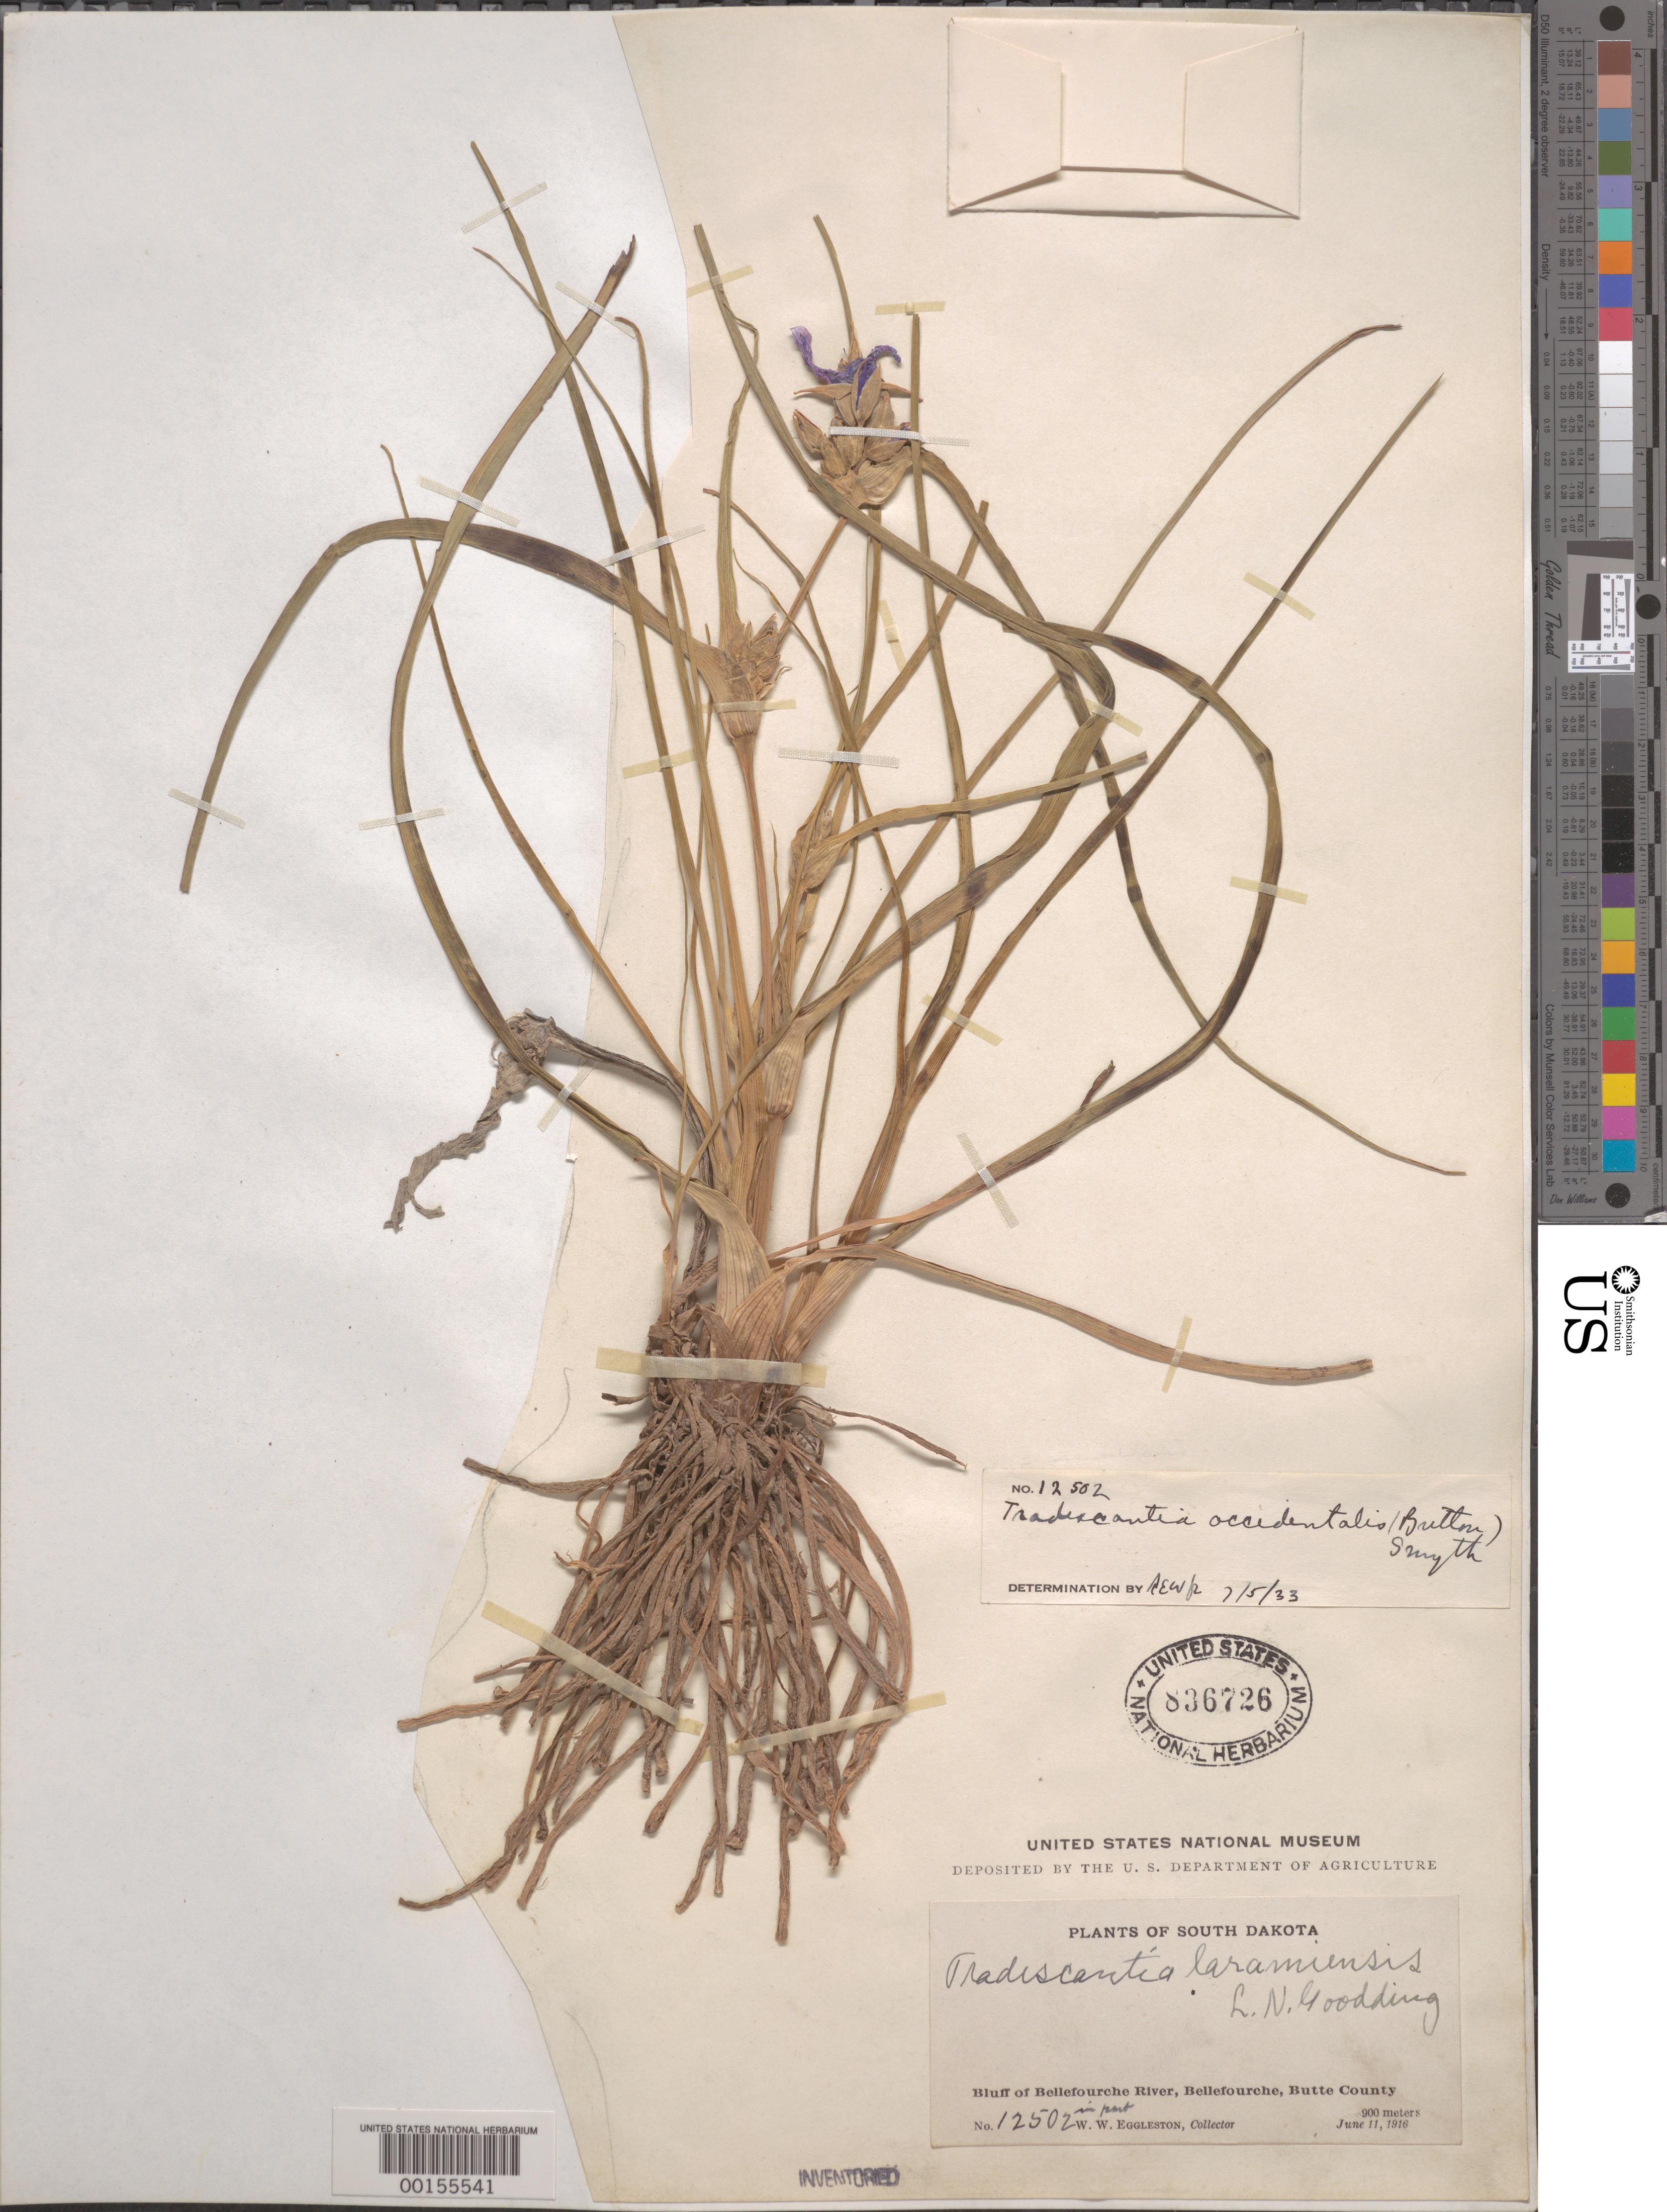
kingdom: Plantae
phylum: Tracheophyta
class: Liliopsida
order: Commelinales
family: Commelinaceae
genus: Tradescantia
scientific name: Tradescantia occidentalis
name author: (Britton) Smyth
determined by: Woodward, R. E.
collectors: W. W. Eggleston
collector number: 12502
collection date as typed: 11 Jun 1916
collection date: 1916-06-11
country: United States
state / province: South Dakota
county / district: Butte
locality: Bellefourche river, bellefourche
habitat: Bluff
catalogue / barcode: US 836726